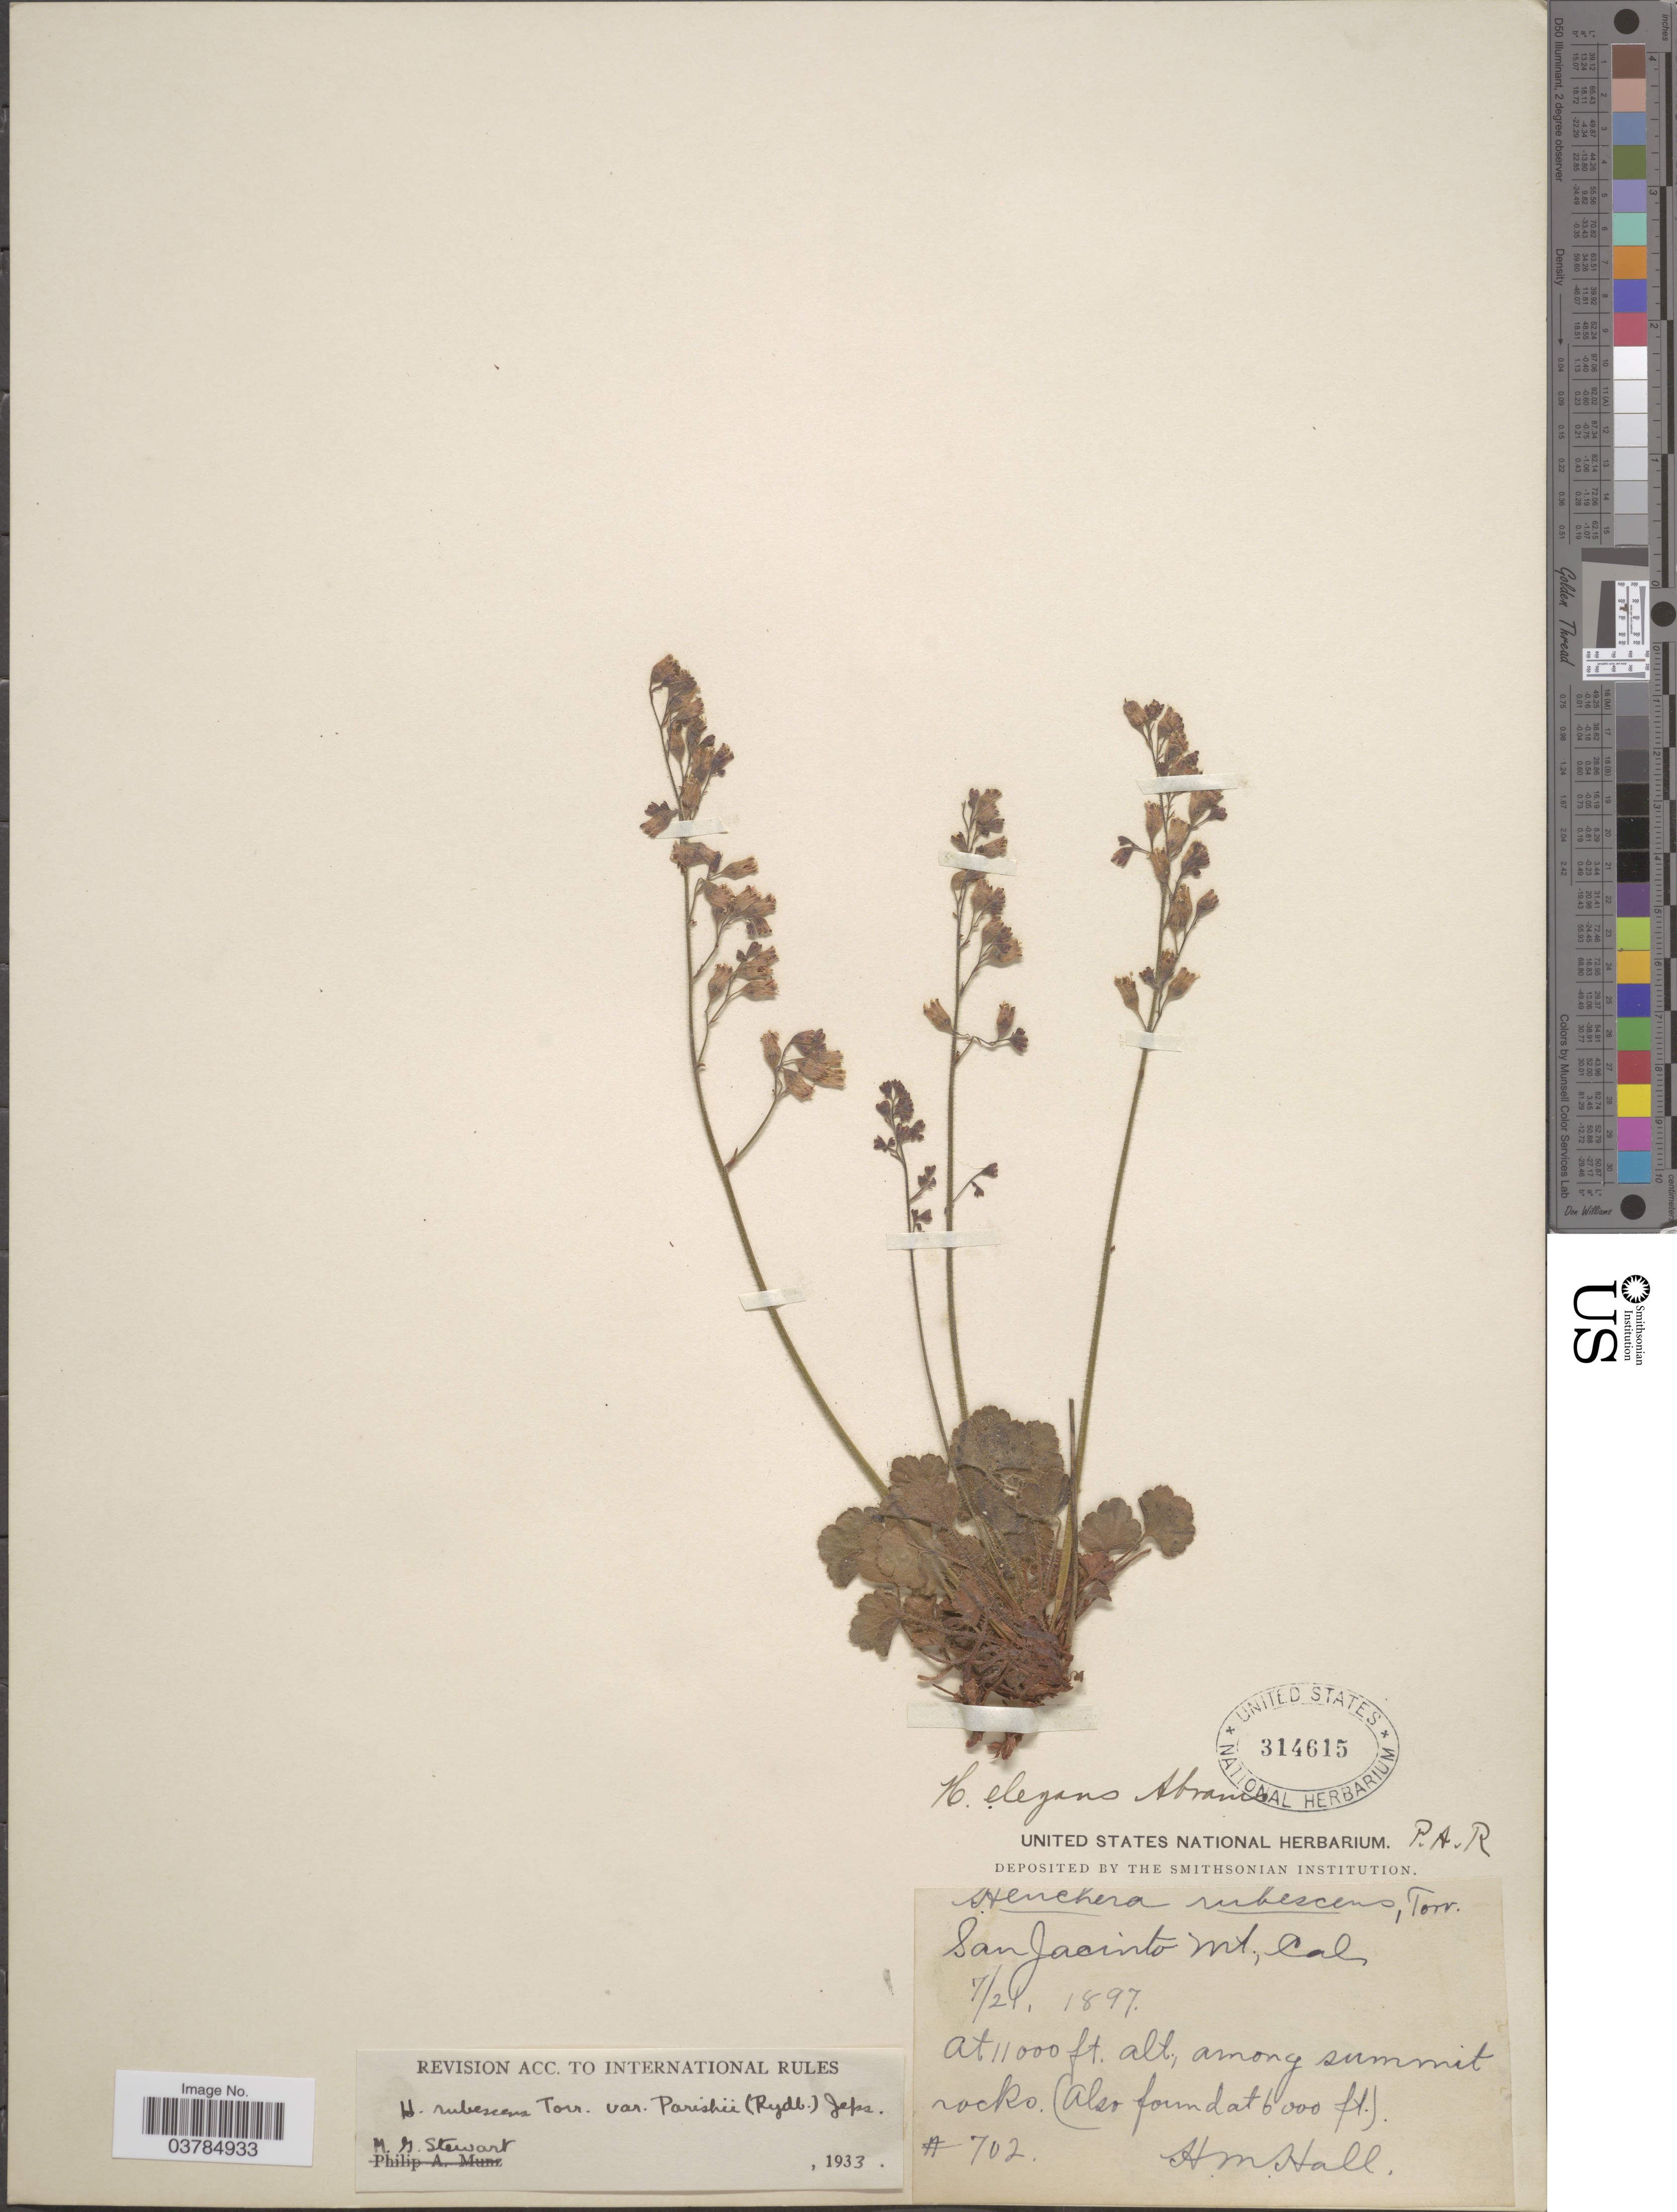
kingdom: Plantae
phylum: Tracheophyta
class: Magnoliopsida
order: Saxifragales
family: Saxifragaceae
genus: Heuchera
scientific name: Heuchera parishii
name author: Rydb.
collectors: H. M. Hall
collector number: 702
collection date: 1897-07-21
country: United States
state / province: California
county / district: Riverside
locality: San Jacinto Mt.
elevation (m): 3353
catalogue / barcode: US 314615